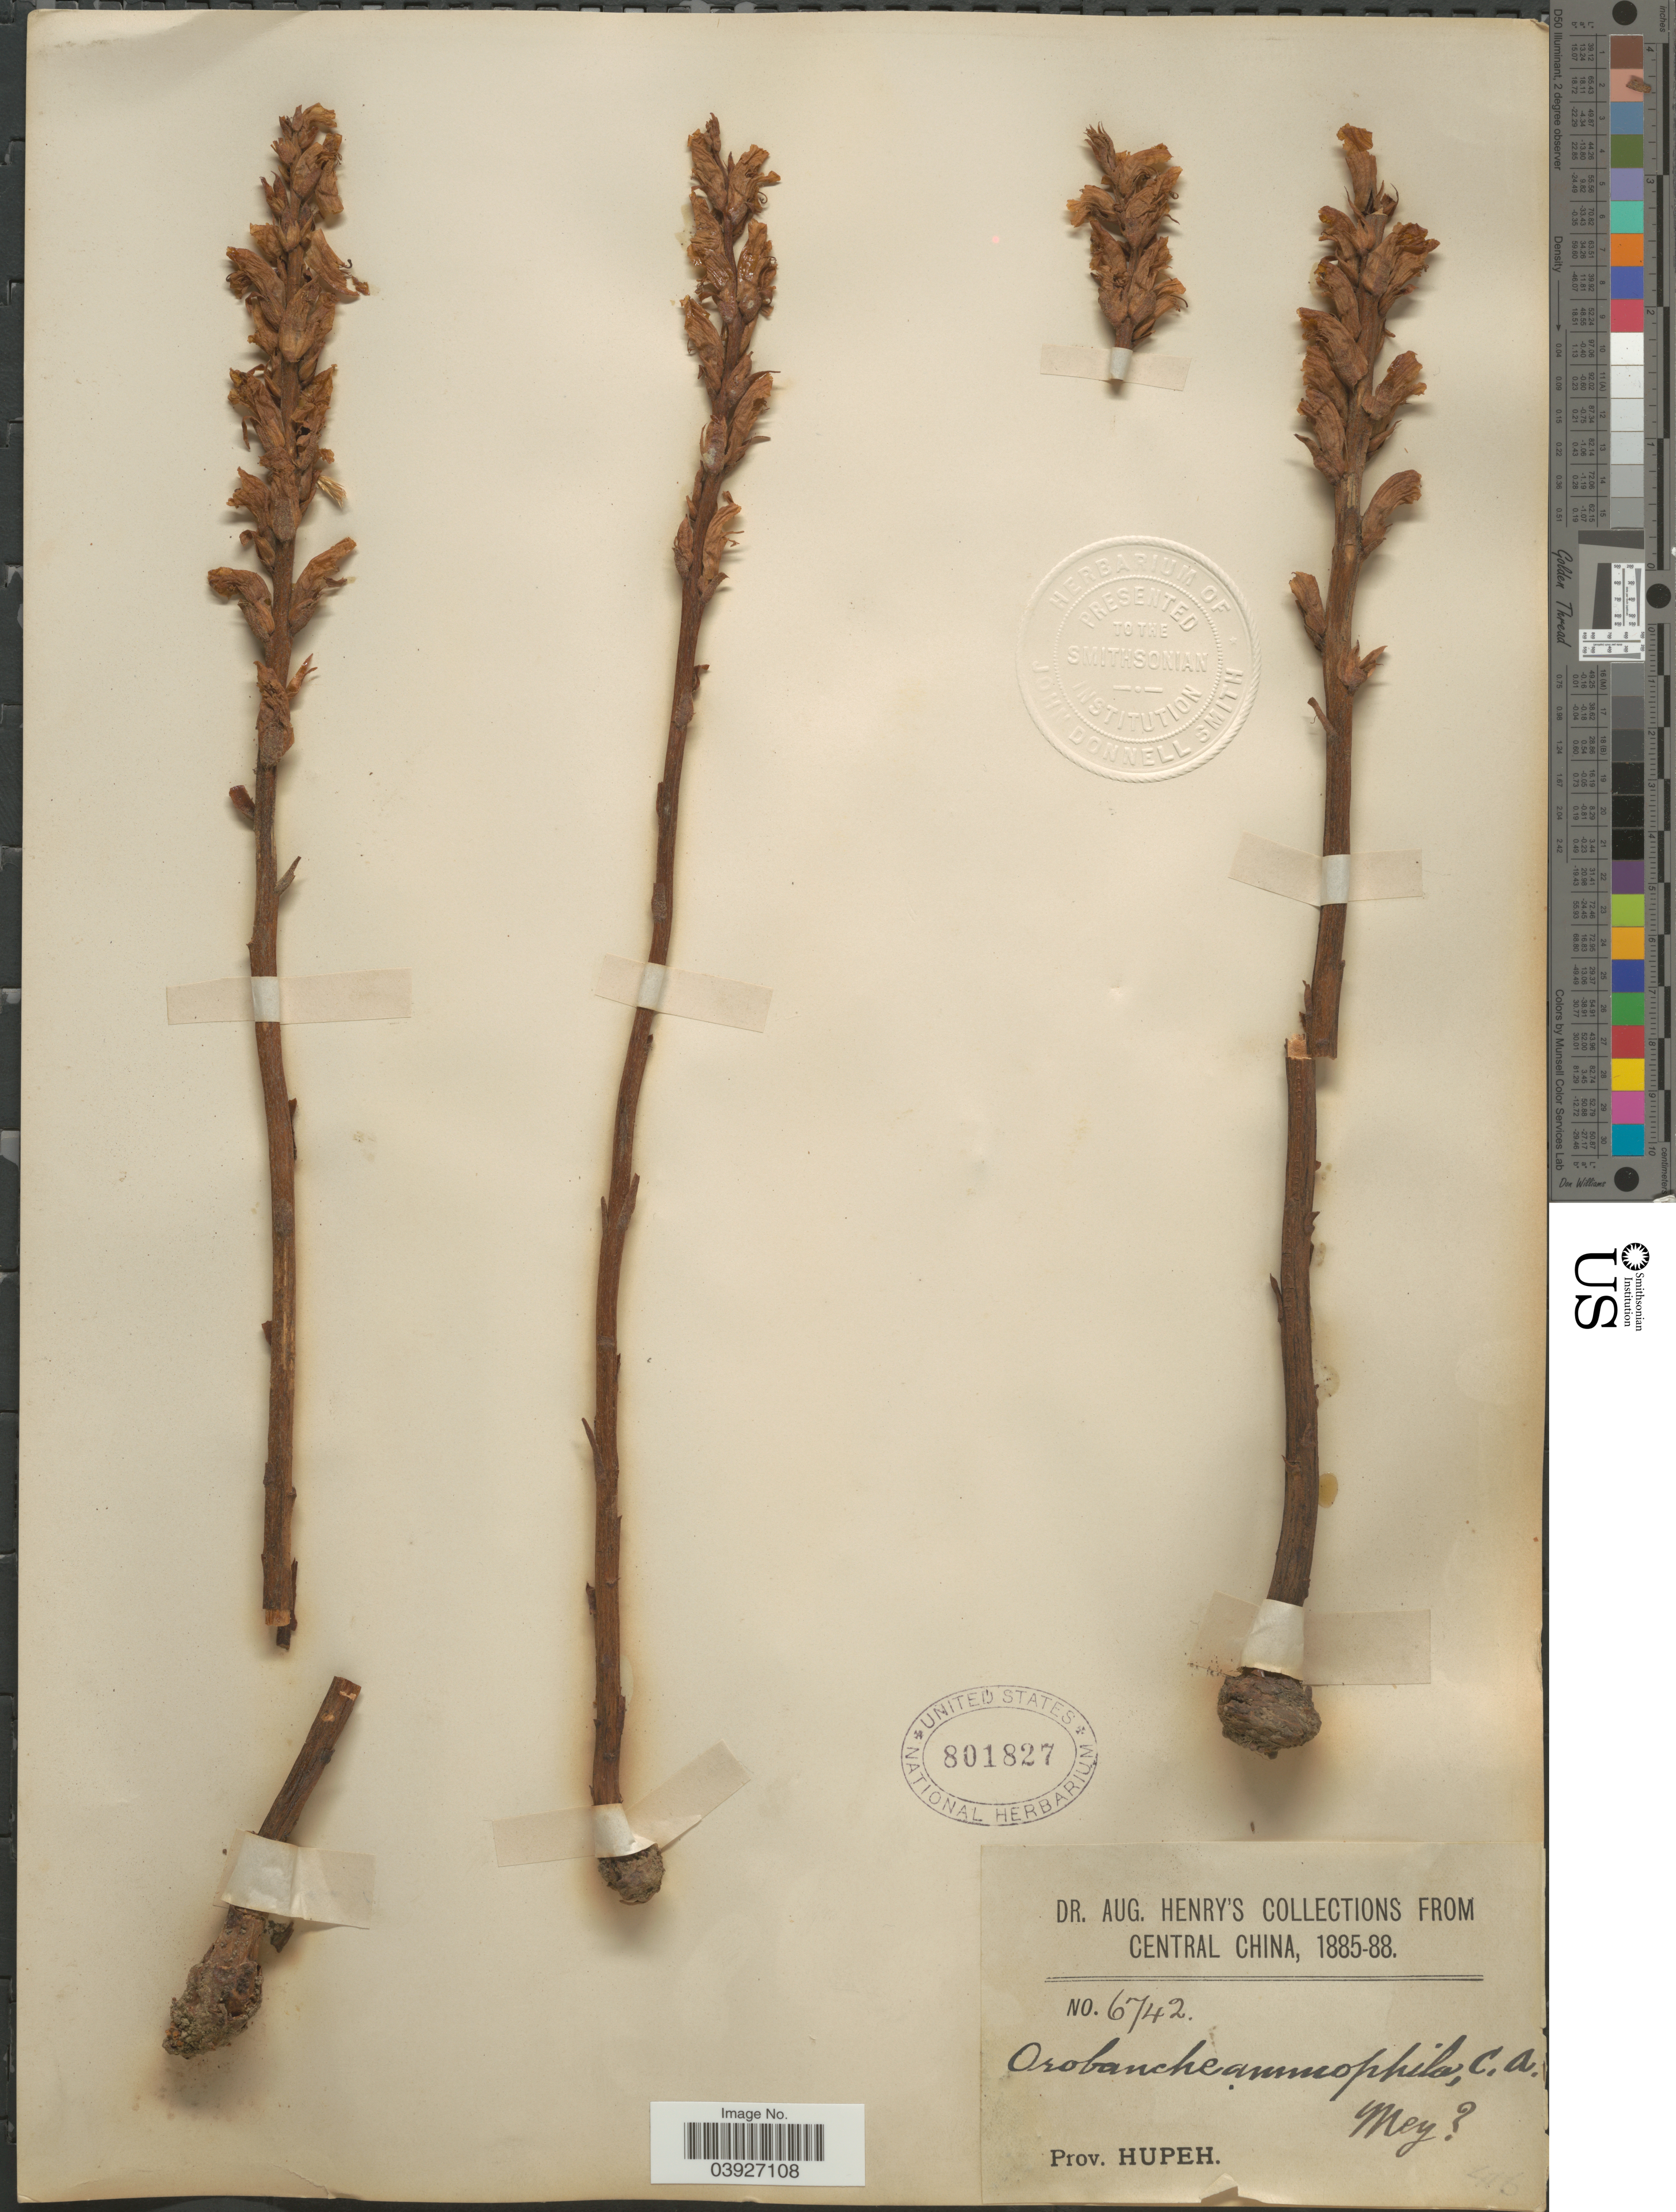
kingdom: Plantae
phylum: Tracheophyta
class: Magnoliopsida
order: Lamiales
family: Orobanchaceae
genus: Orobanche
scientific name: Orobanche ammophila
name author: C.A. Mey.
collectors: A. Henry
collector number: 6742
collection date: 1885/1888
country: China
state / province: Hubei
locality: Central China. Prov. Hupeh.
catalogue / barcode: US 801827